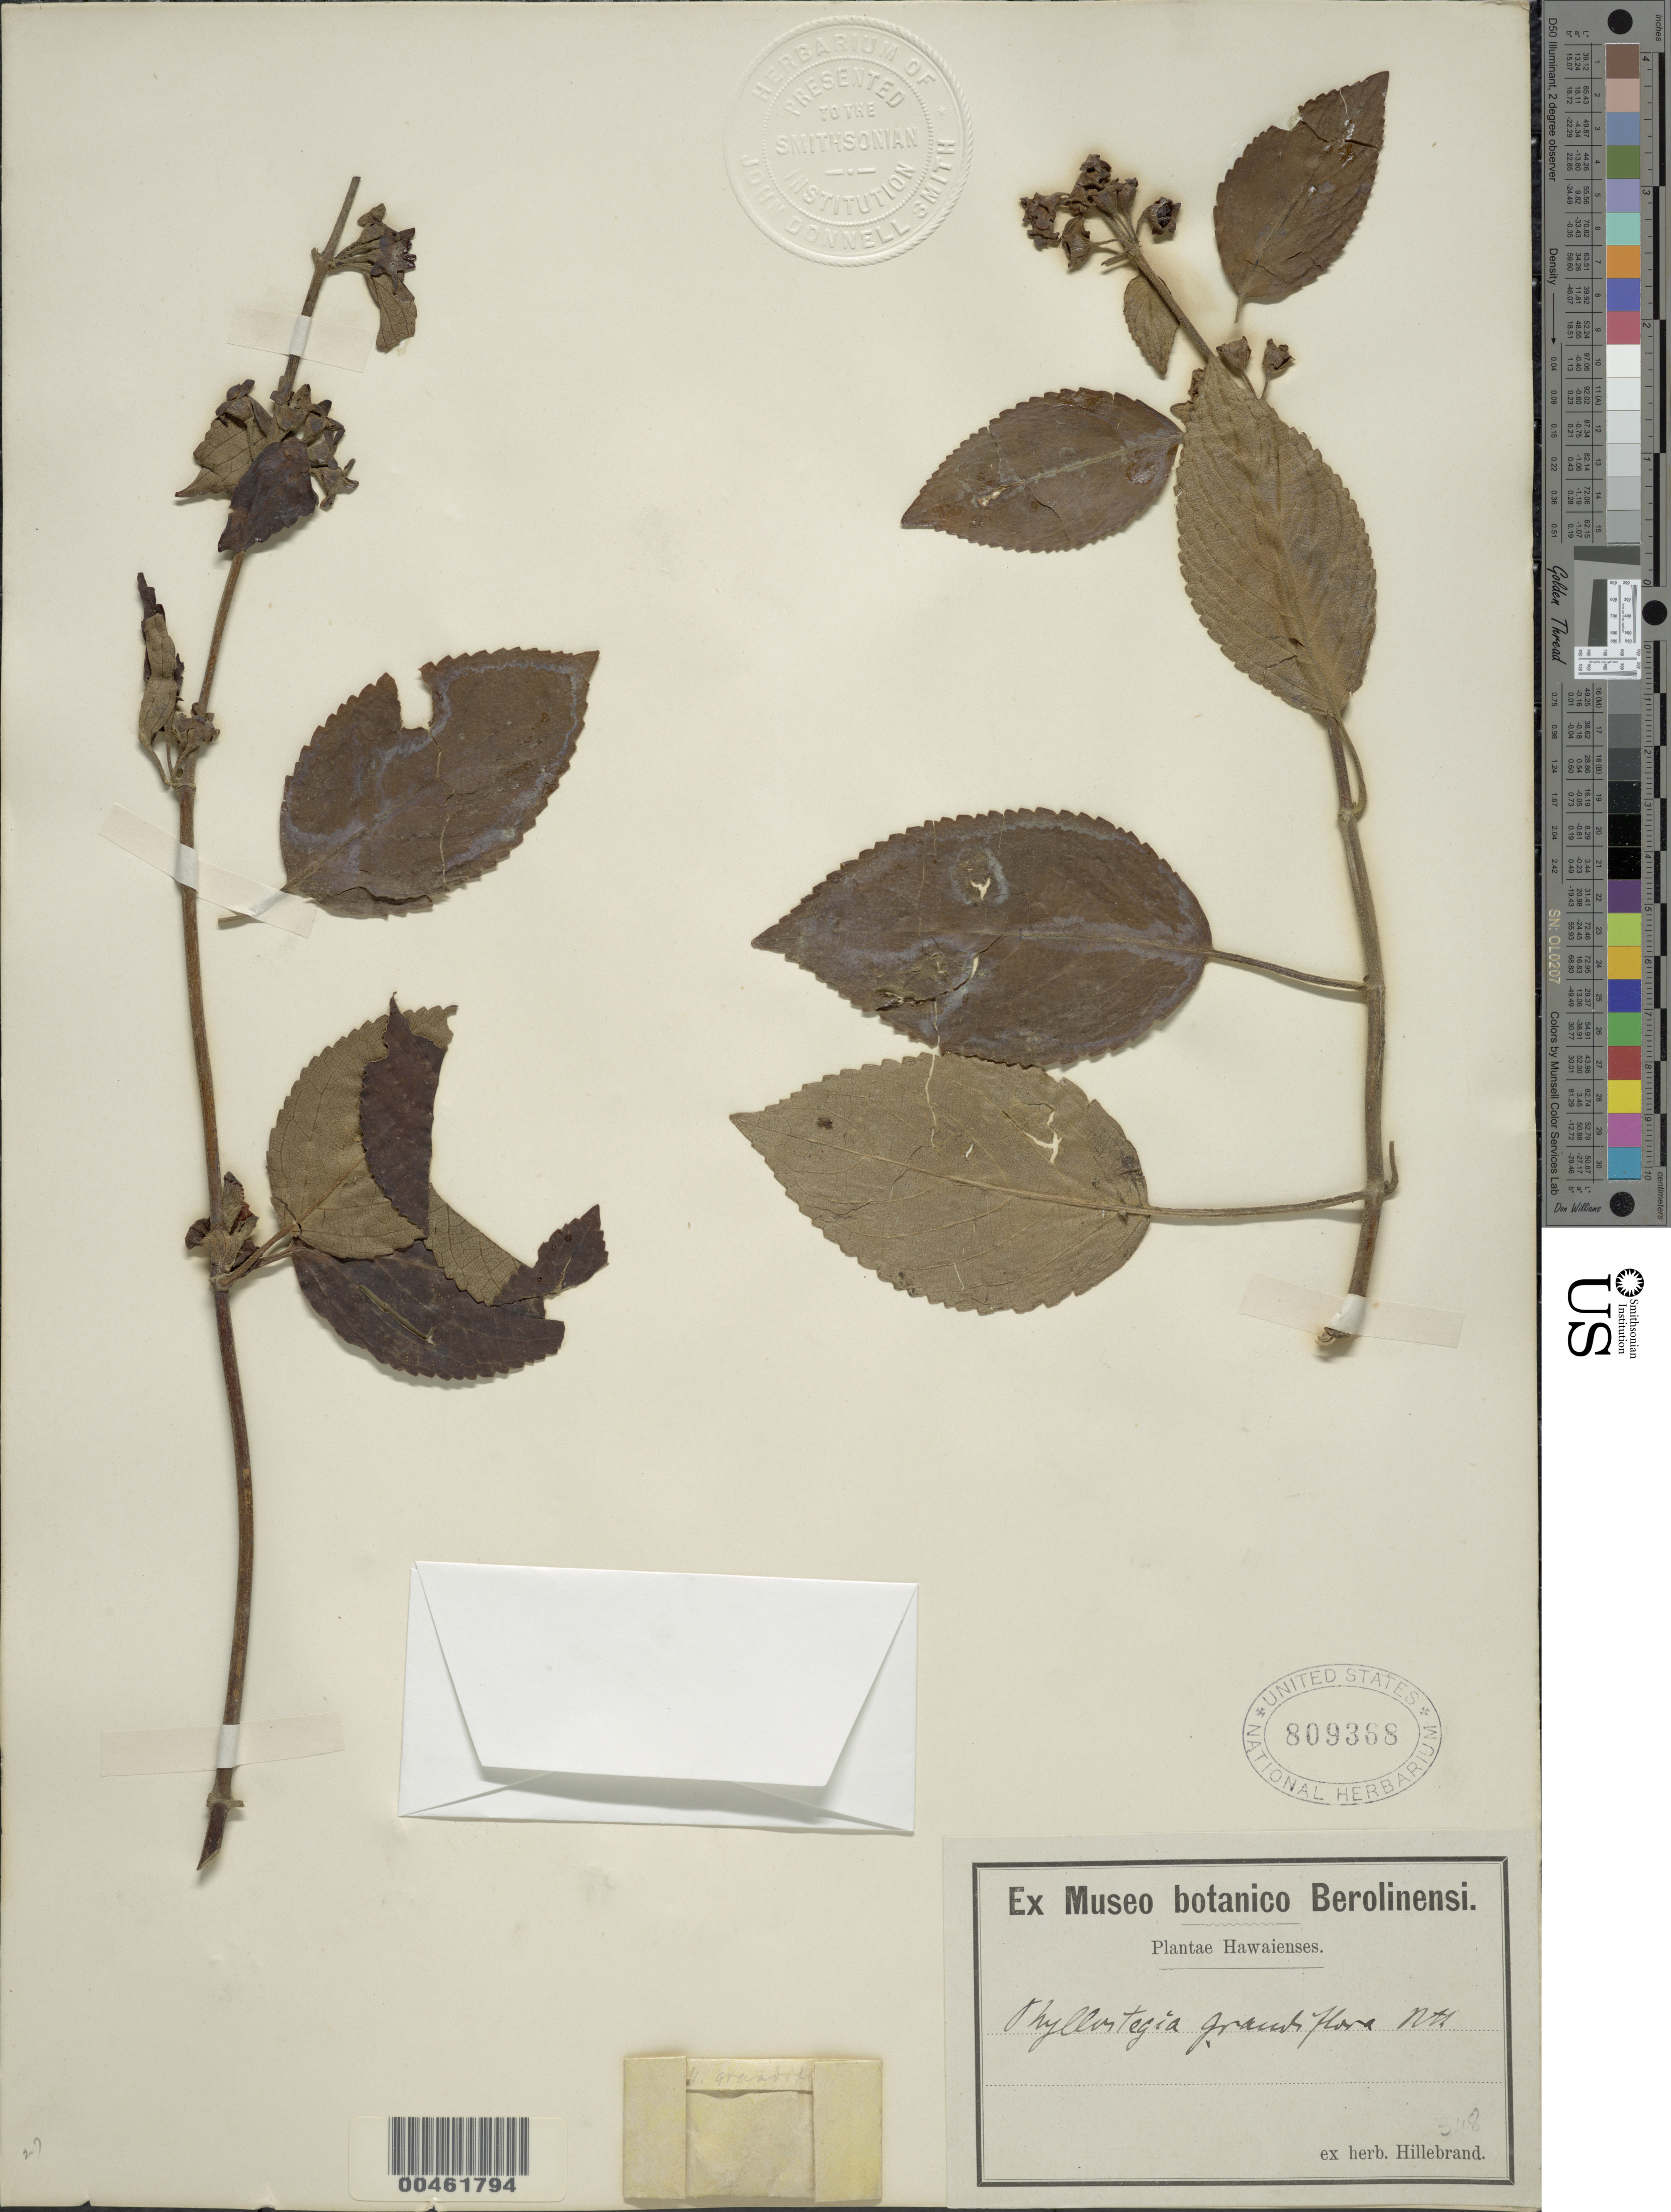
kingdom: Plantae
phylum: Tracheophyta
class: Magnoliopsida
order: Lamiales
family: Lamiaceae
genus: Phyllostegia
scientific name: Phyllostegia grandiflora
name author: (Gaudich.) Benth.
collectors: W. Hillebrand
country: United States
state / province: Hawaii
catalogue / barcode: US 809388